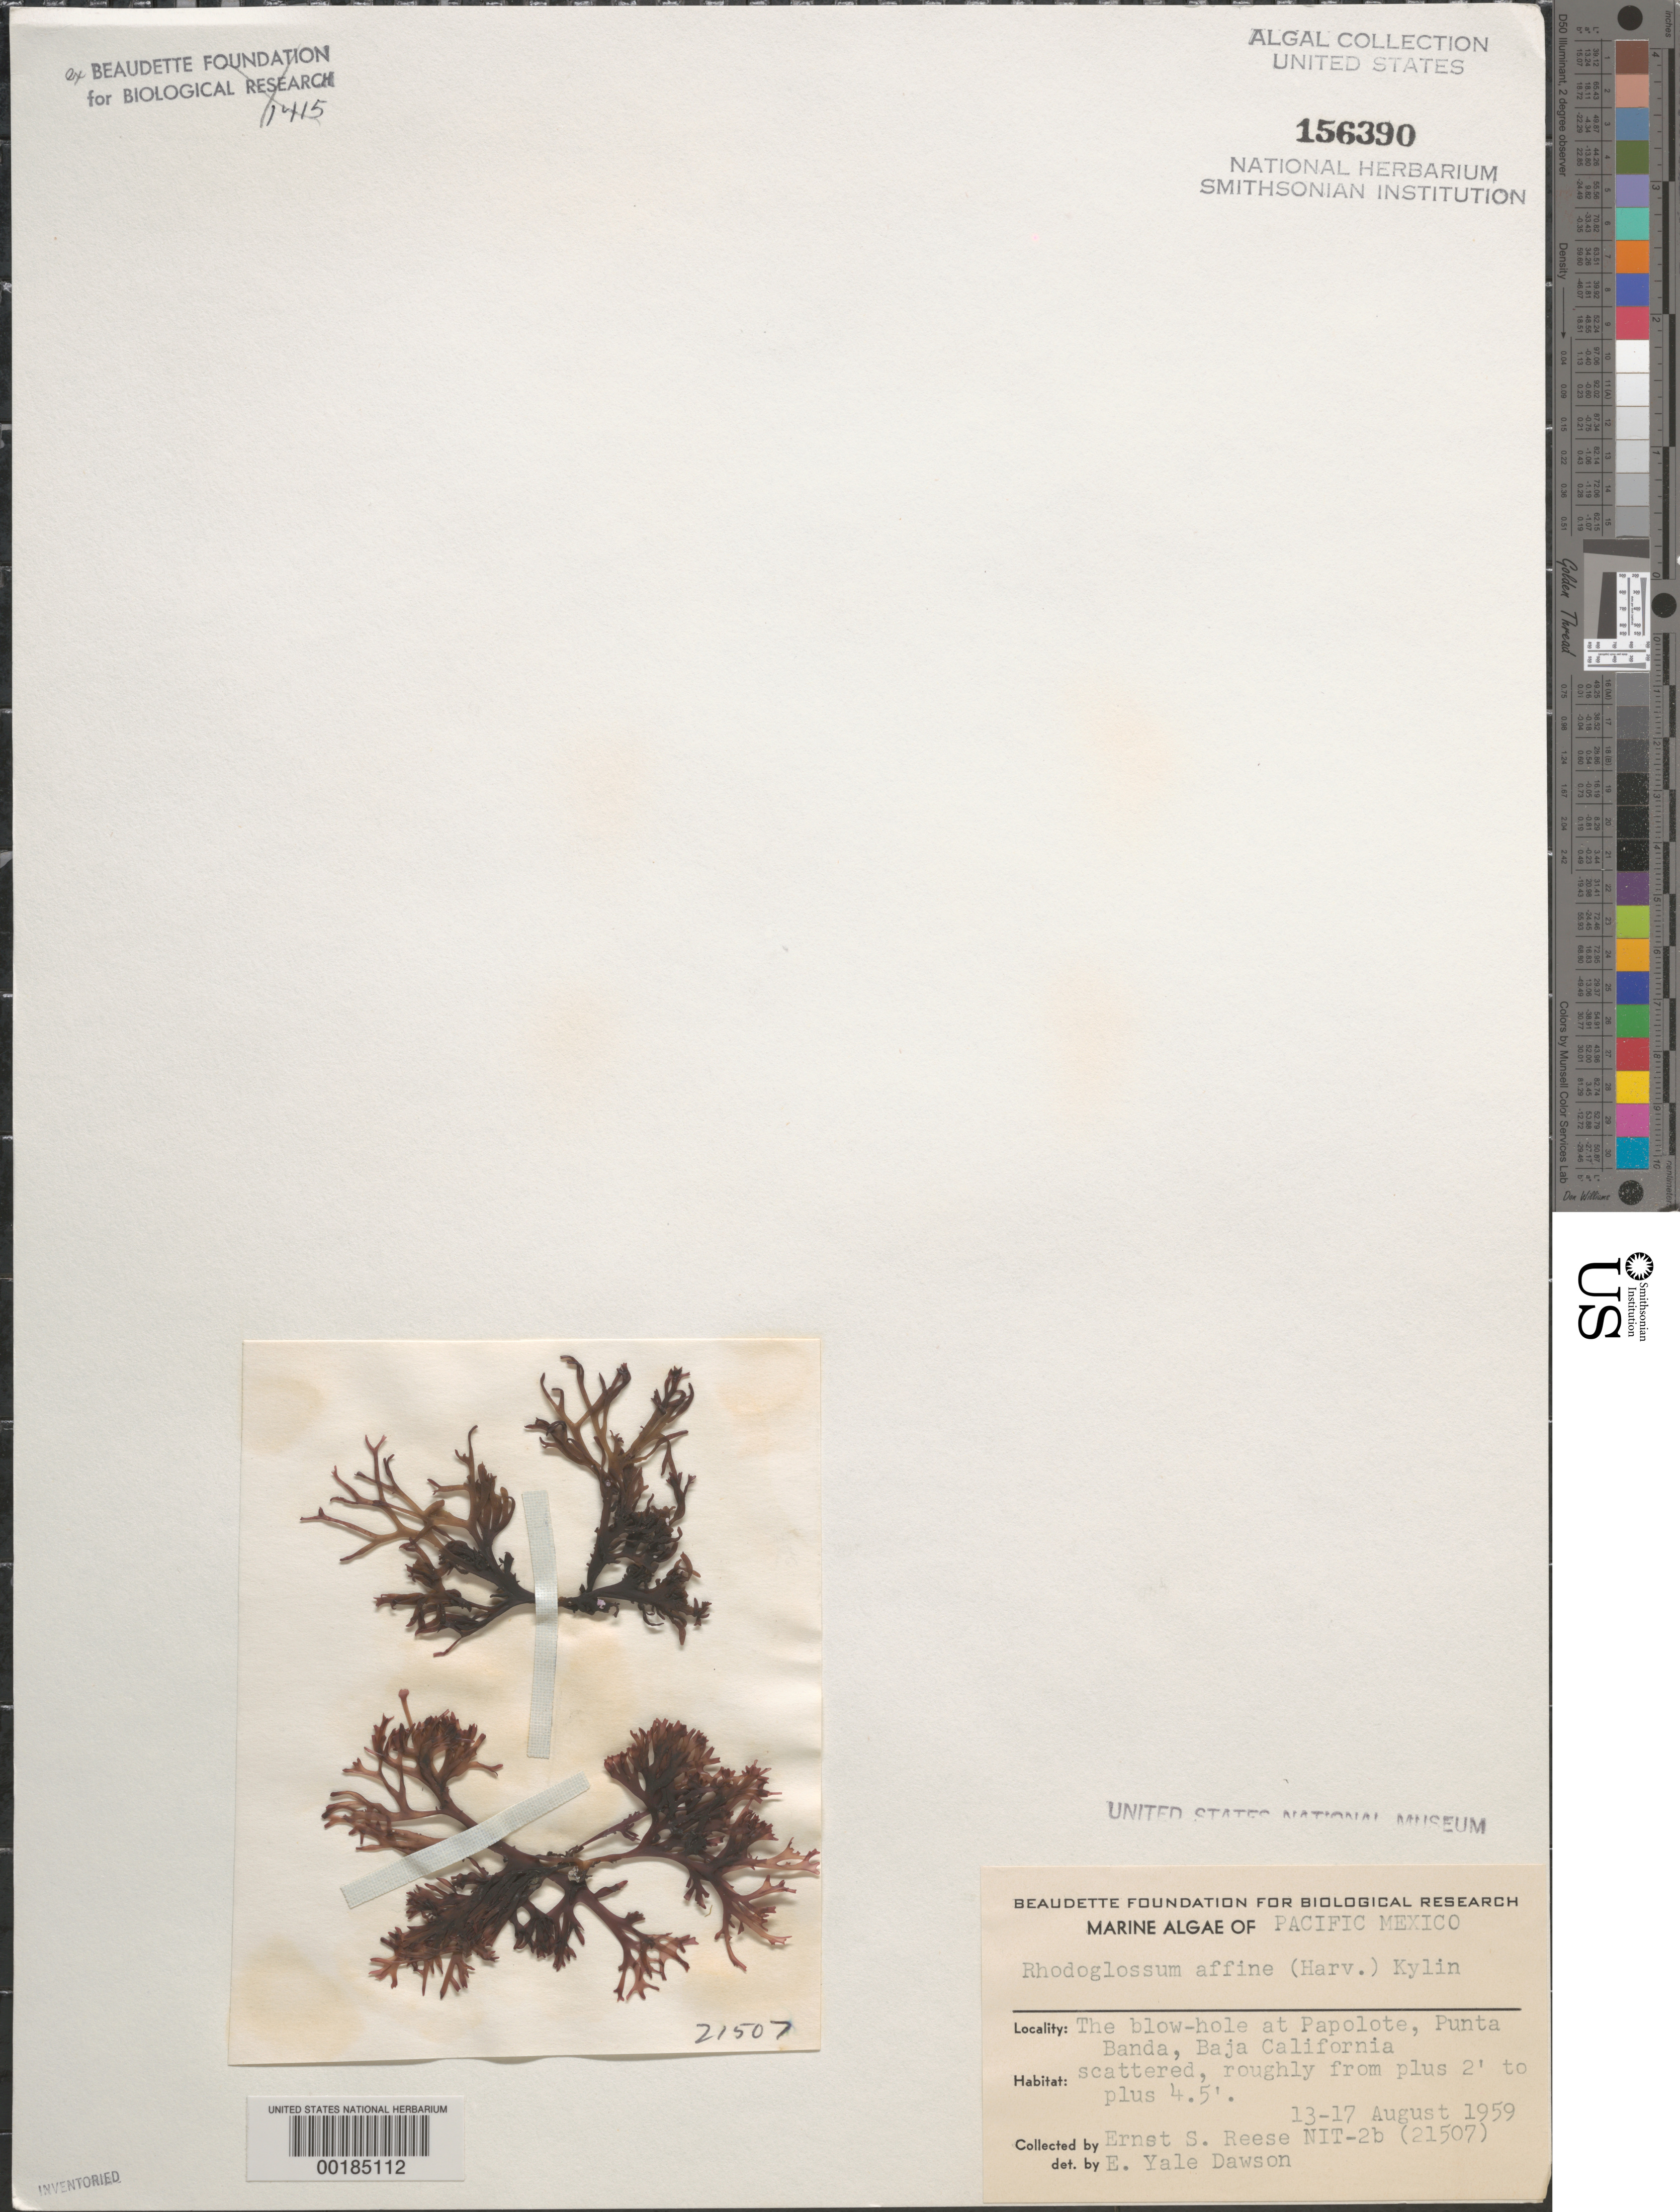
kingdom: Plantae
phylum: Rhodophyta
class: Florideophyceae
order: Gigartinales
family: Gigartinaceae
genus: Mazzaella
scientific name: Mazzaella affinis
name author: (Harvey) Fredericq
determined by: Algae name updating Project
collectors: E. Reese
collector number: EYD 21507 & NIT-2B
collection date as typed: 13 Aug 1959 TO 17 Aug 1959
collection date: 1959-08-13/1959-08-17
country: Mexico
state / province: Baja California Norte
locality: Punta Banda, Papolote Blow Hole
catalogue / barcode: US 156390